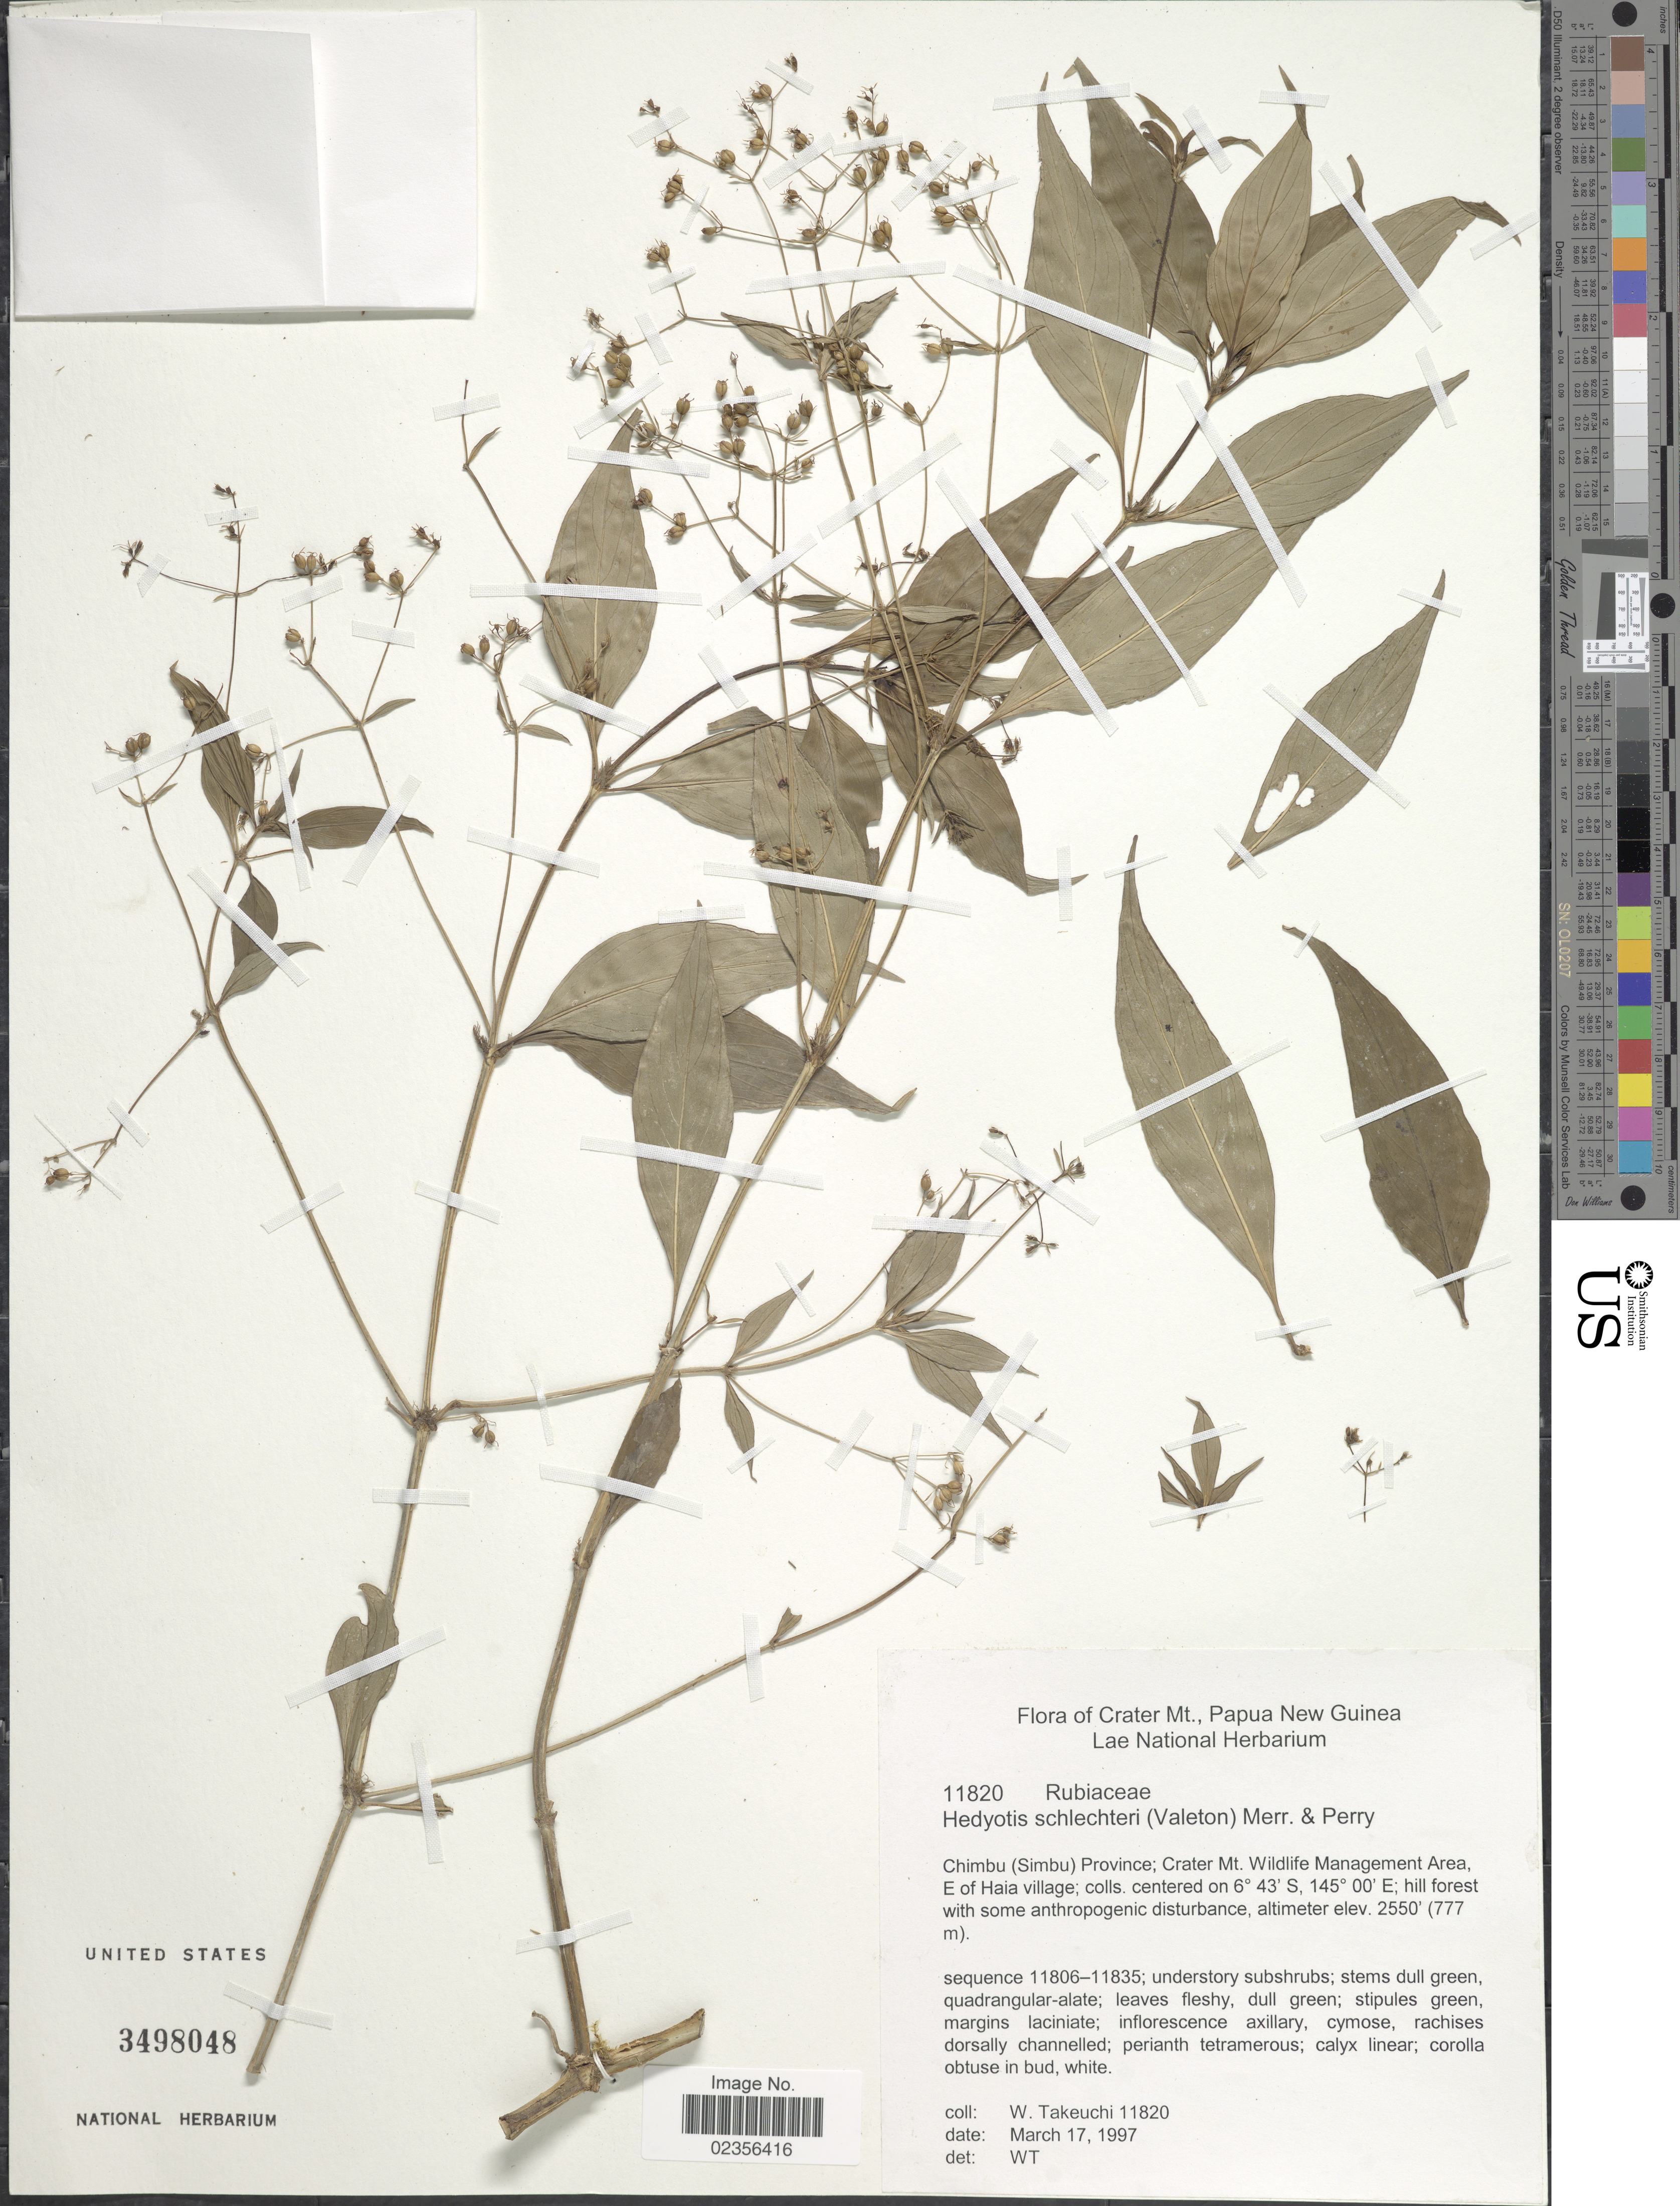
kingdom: Plantae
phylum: Tracheophyta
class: Magnoliopsida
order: Gentianales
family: Rubiaceae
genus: Hedyotis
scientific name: Hedyotis schlechteri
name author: Merr. & L.M. Perry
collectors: W. Takeuchi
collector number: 11820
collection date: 1997-03-17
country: Papua New Guinea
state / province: Chimbu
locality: Crater Mt. Papua New Guinea, Chimbu (Simbu) Province: Crater Mt. Wildlife Management Area, E of Haia village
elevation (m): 777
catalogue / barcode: US 3498048